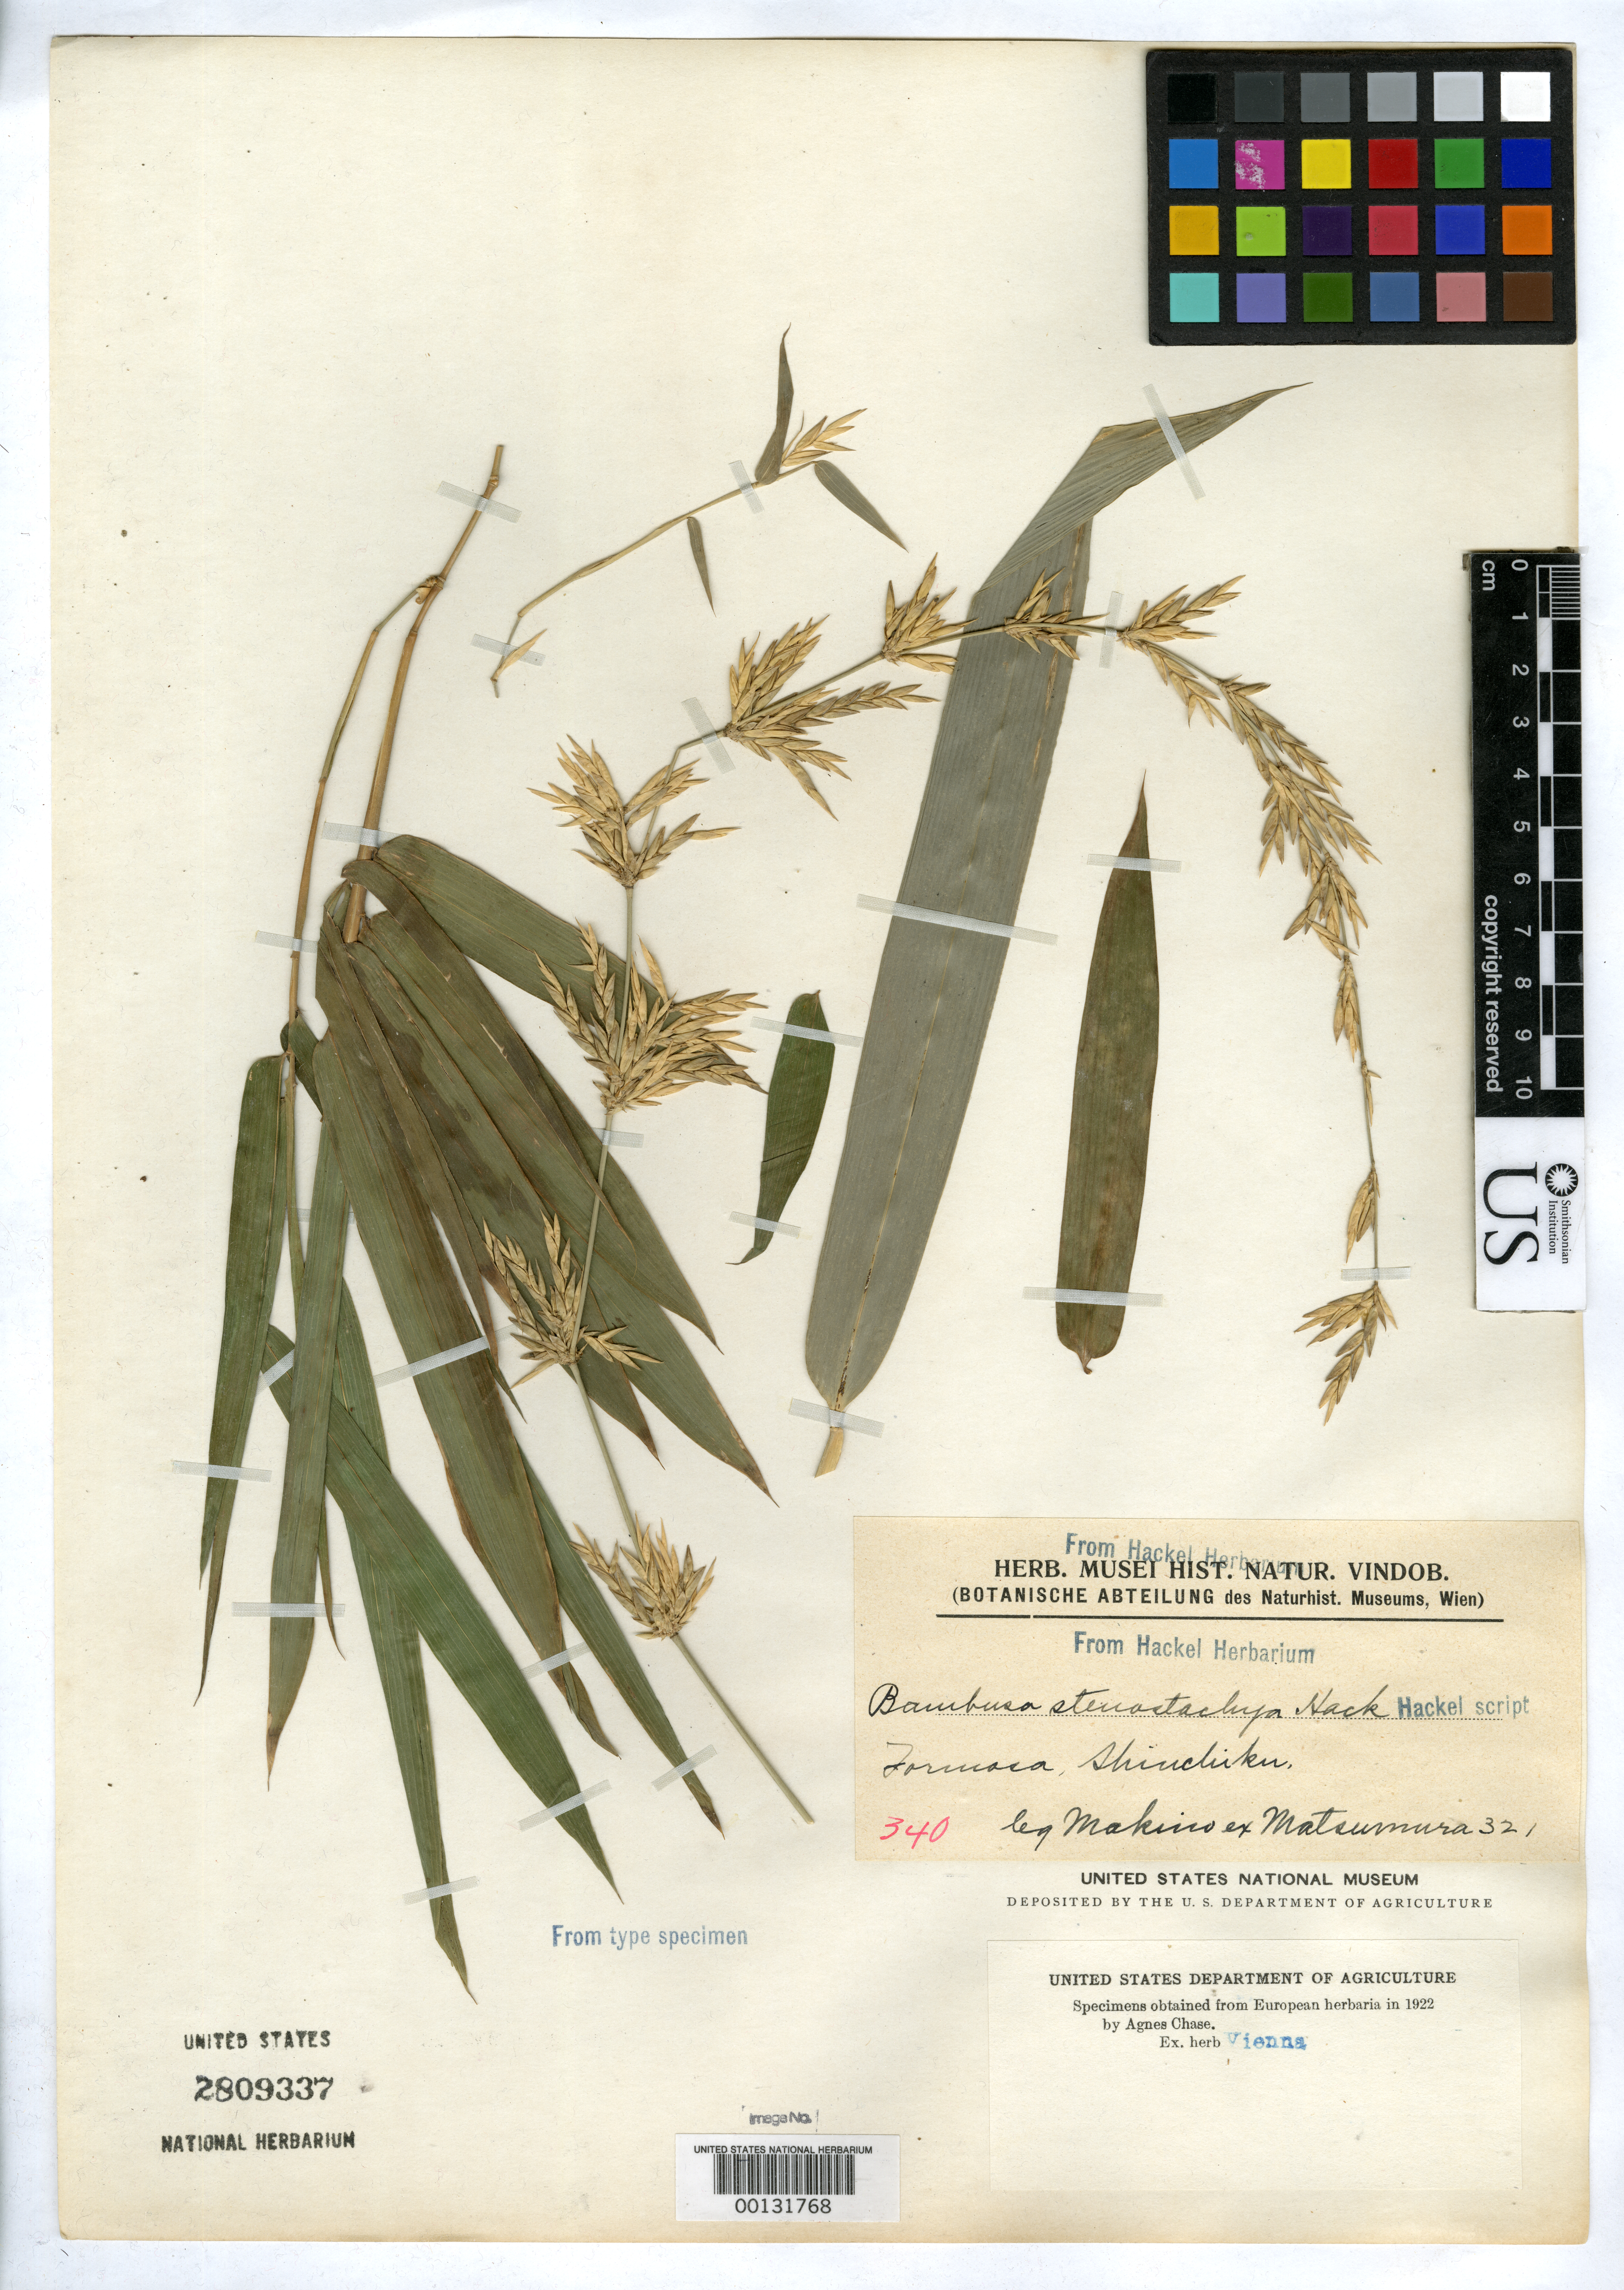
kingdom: Plantae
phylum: Tracheophyta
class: Liliopsida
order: Poales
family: Poaceae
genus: Bambusa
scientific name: Bambusa stenostachya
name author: Hack.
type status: Type Fragment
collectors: T. Makino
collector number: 321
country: Taiwan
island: Taiwan [Formosa]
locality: Shinchiku.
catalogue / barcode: US 2809337